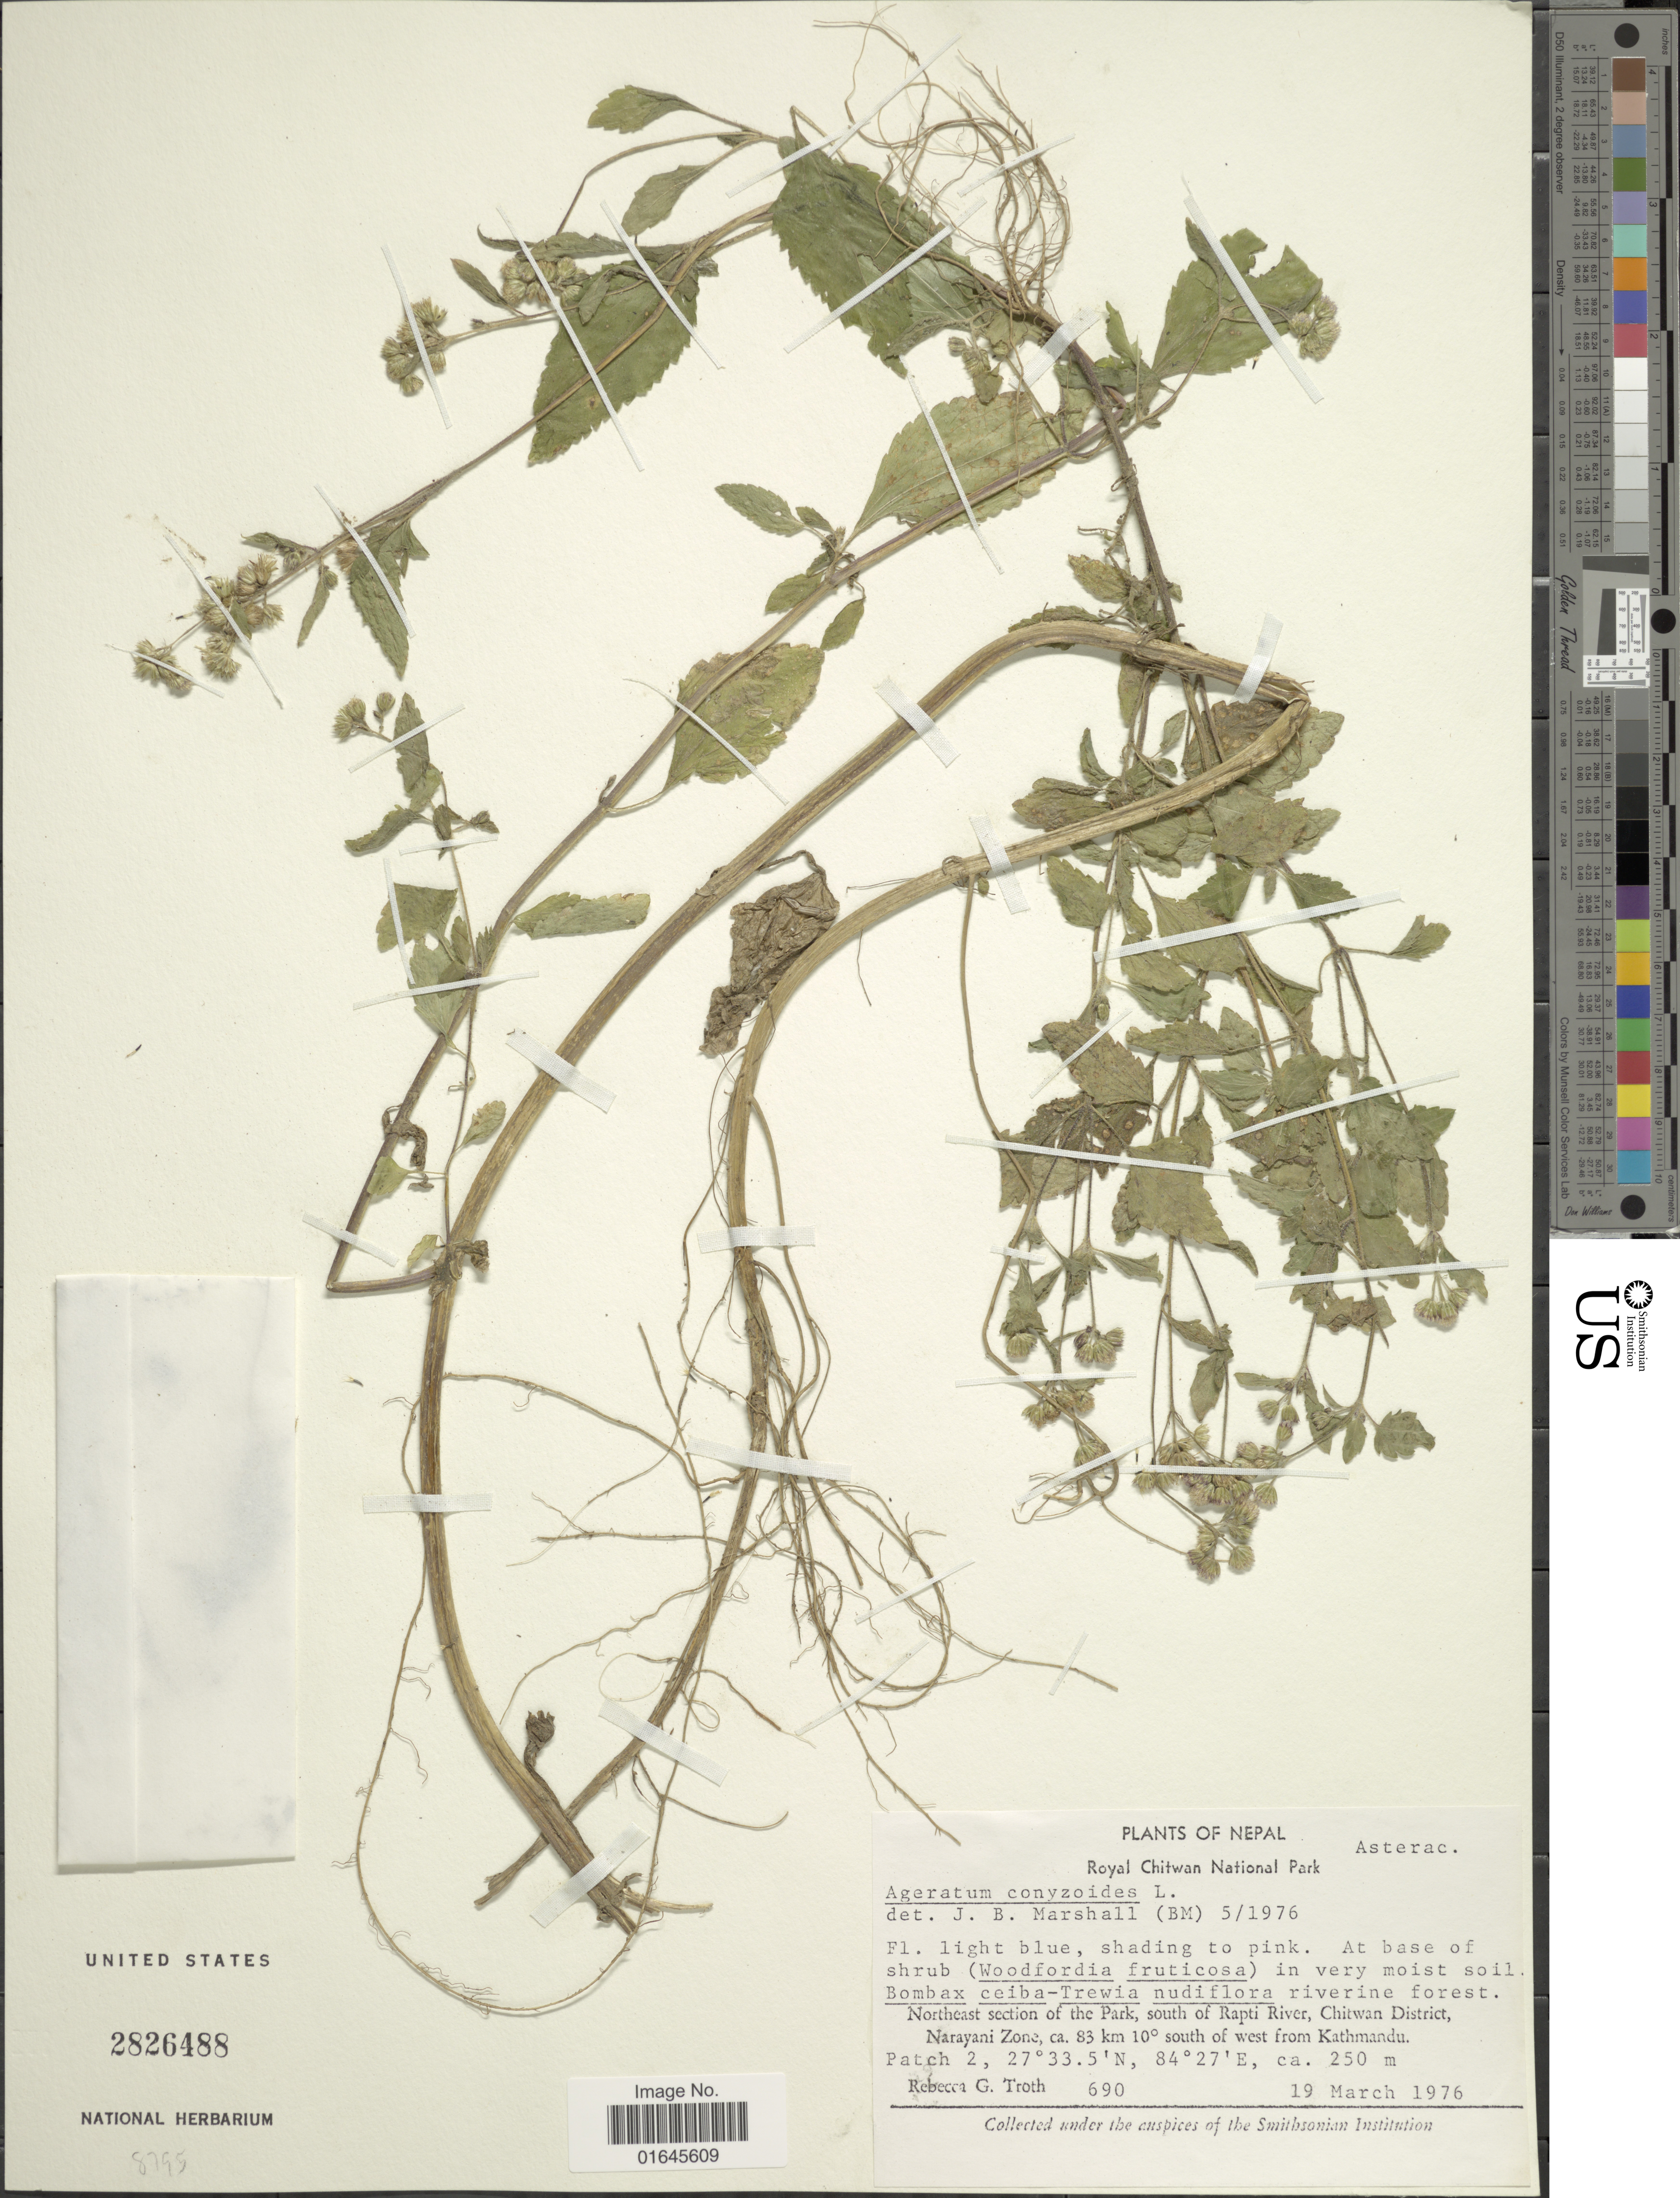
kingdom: Plantae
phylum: Tracheophyta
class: Magnoliopsida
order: Asterales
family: Asteraceae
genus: Ageratum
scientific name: Ageratum conyzoides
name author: L.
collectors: R. Troth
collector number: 690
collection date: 1976-03-19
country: Nepal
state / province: Rapti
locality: Royal Chitwan National Park, Northeast section of the Park, south of Rapti River, Chitwan District, Narayani Zone ca. 83 km 10° south of west from Kathmandu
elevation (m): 250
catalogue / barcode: US 2826488